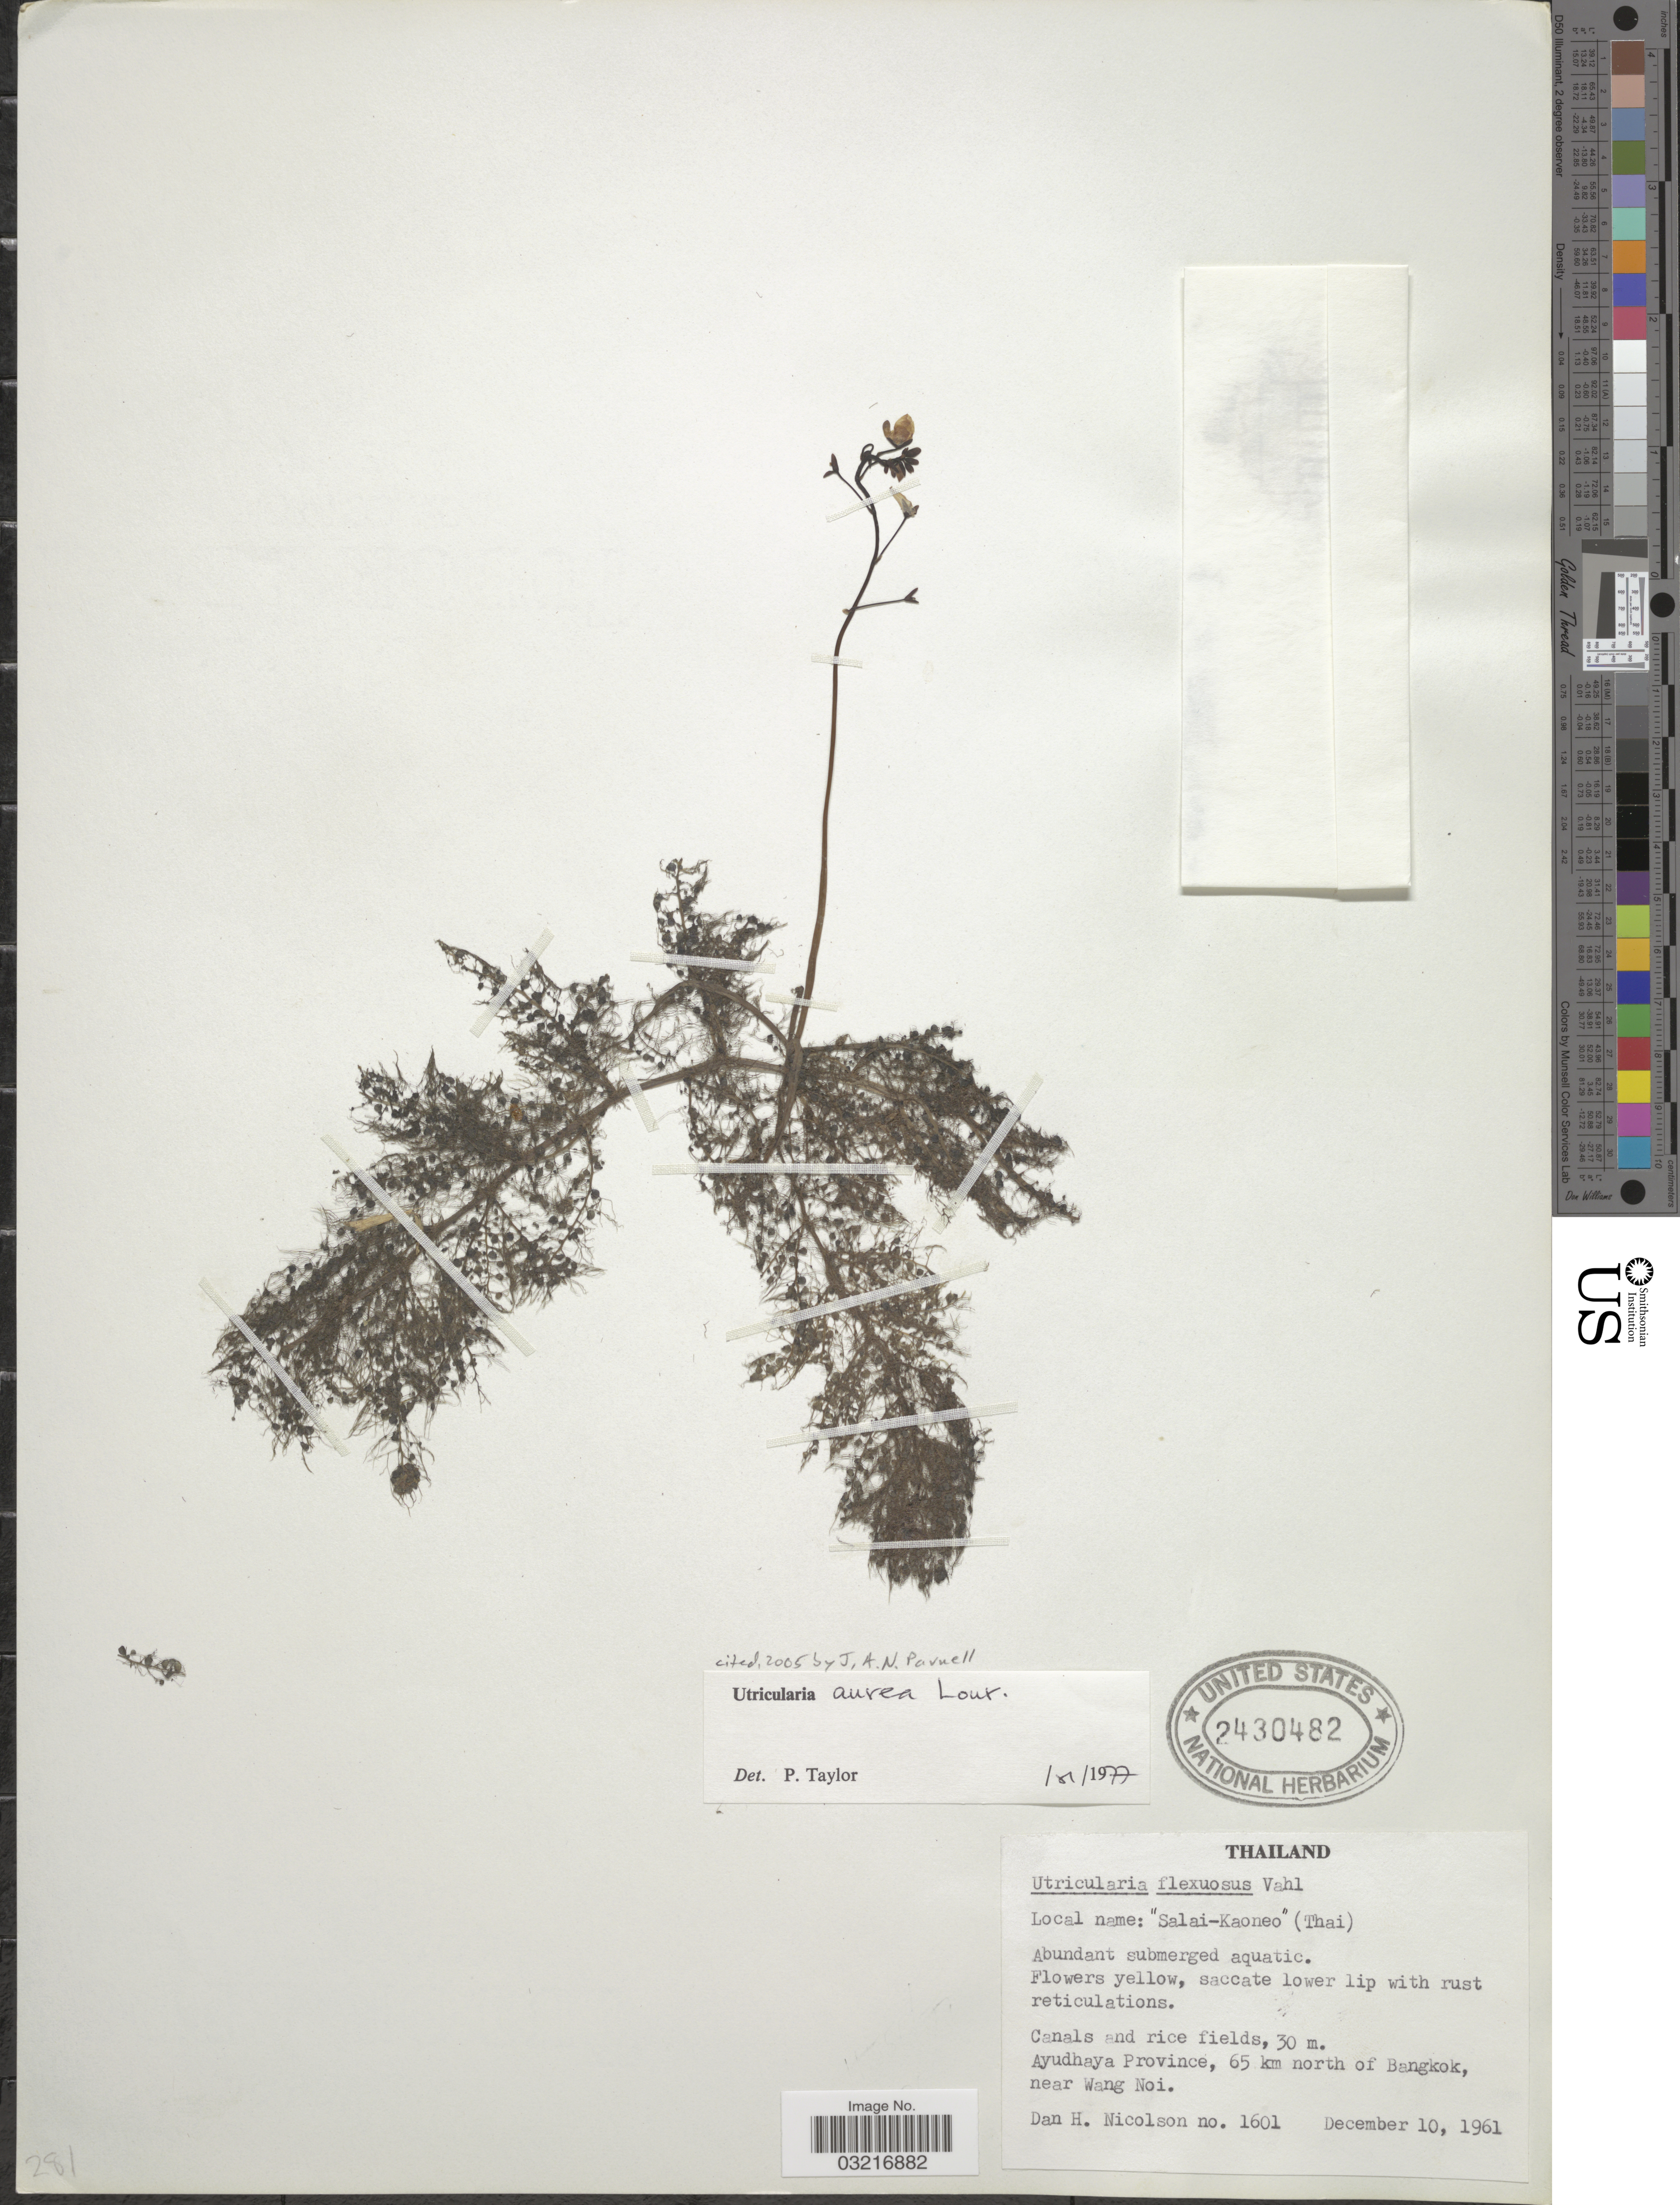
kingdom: Plantae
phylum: Tracheophyta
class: Magnoliopsida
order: Lamiales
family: Lentibulariaceae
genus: Utricularia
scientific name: Utricularia aurea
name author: Lour.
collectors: D. H. Nicolson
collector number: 1601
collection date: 1961-12-10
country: Thailand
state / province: Bangkok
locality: Canals and rice fields, 30 m. Ayudhaya Province, 65 km north of Bangkok, near Wang Noi.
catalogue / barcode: US 2430482